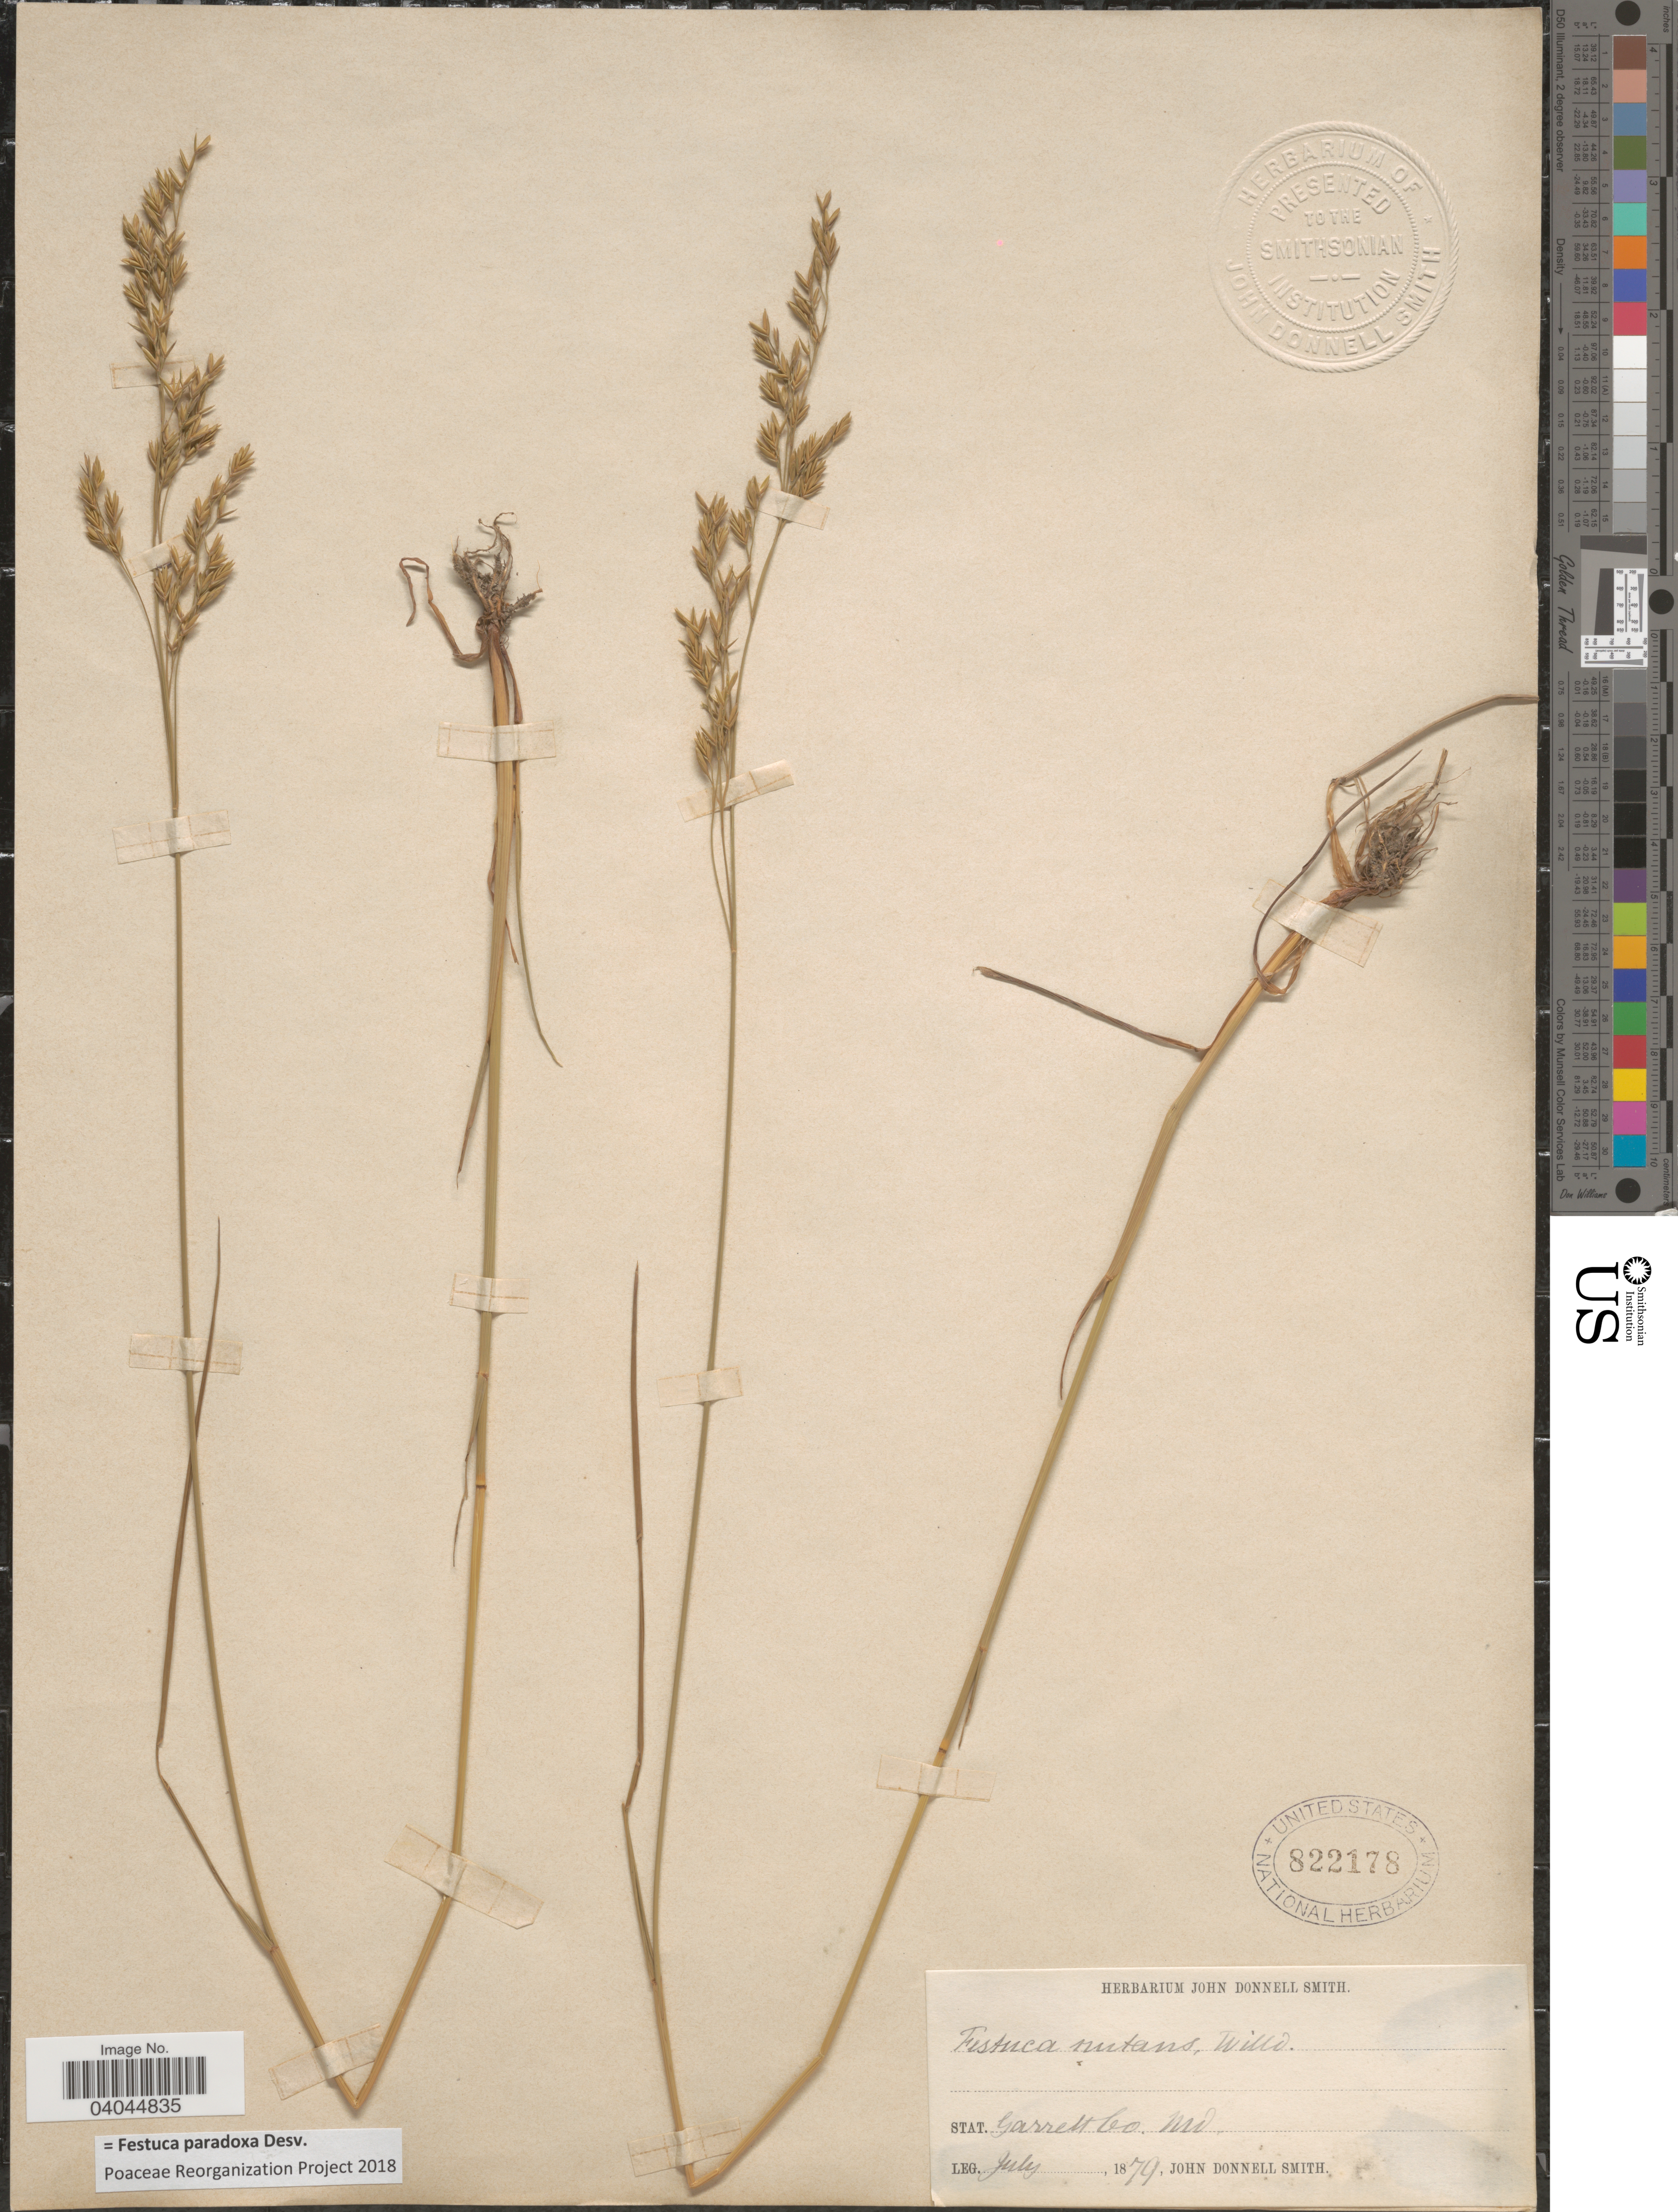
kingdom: Plantae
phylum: Tracheophyta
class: Liliopsida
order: Poales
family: Poaceae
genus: Festuca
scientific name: Festuca paradoxa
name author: Desv.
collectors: J. Donnell Smith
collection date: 1879-07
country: United States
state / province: Maryland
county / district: Garrett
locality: Stat. Garrett Co.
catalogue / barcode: US 822178